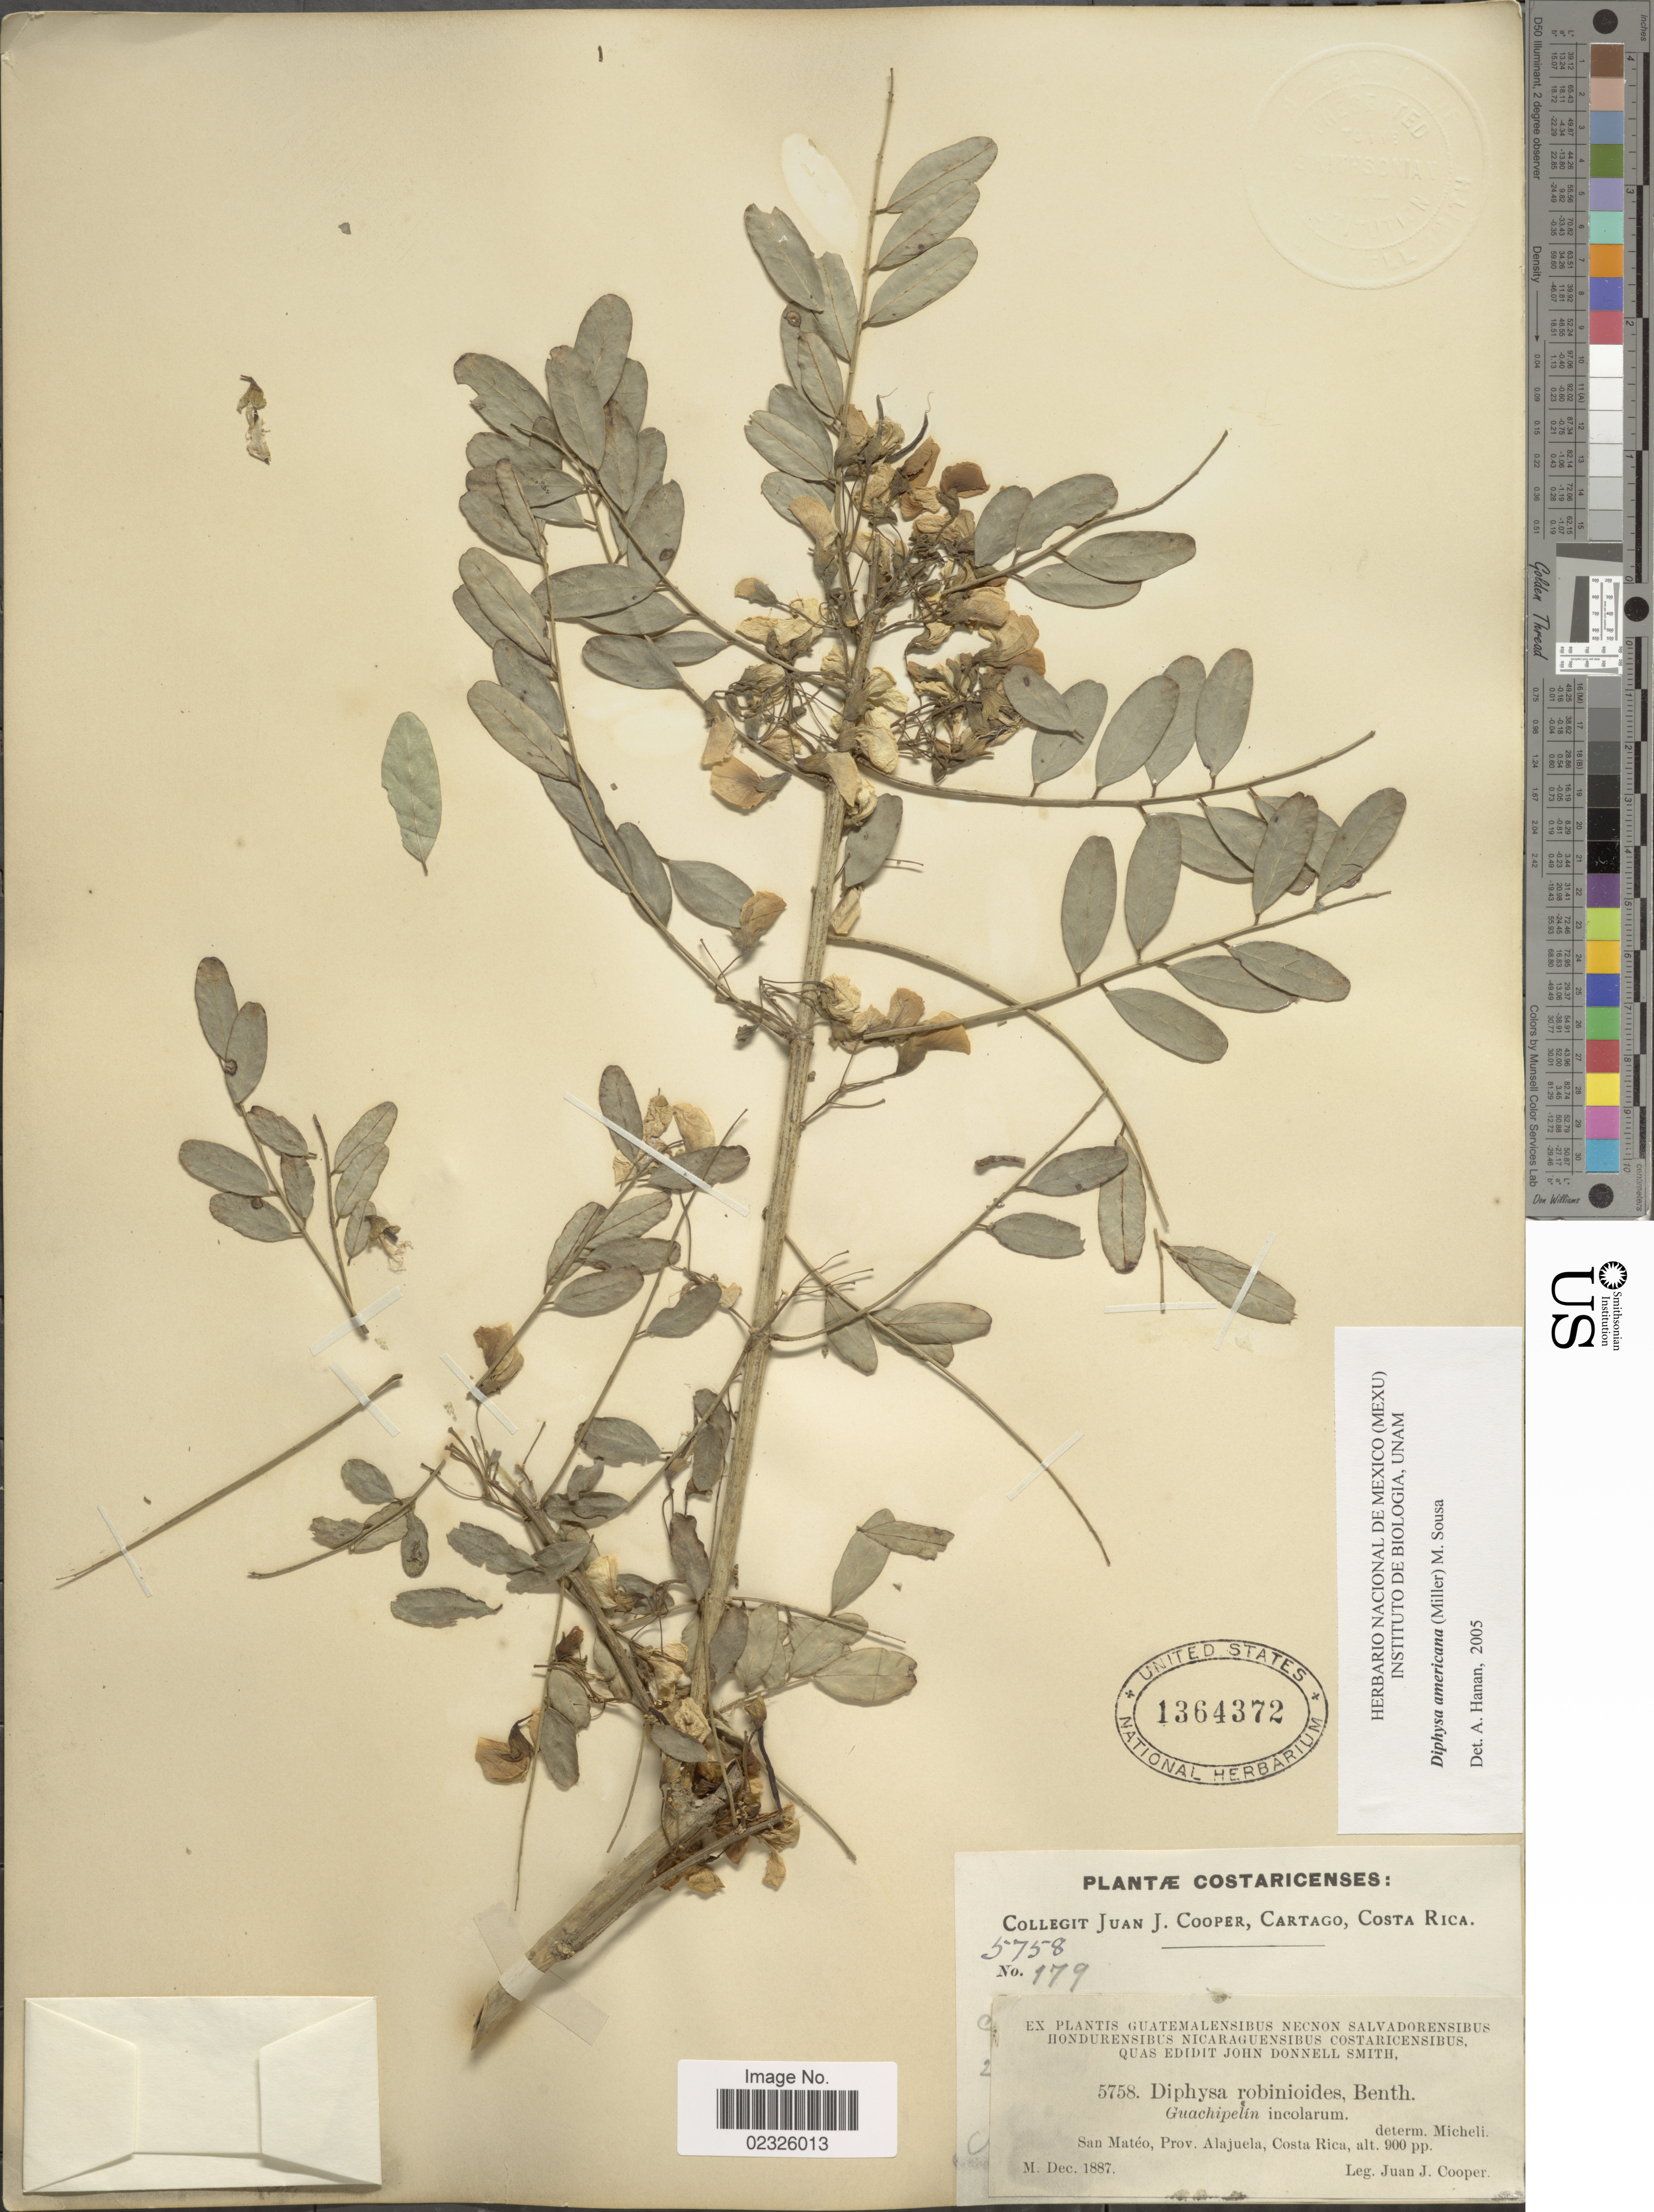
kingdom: Plantae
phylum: Tracheophyta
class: Magnoliopsida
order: Fabales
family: Fabaceae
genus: Diphysa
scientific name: Diphysa americana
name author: (Mill.) M. Sousa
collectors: J. J. Cooper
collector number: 5758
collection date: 1887-12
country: Costa Rica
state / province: Alajuela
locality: San Mateo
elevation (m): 274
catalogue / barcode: US 1364372